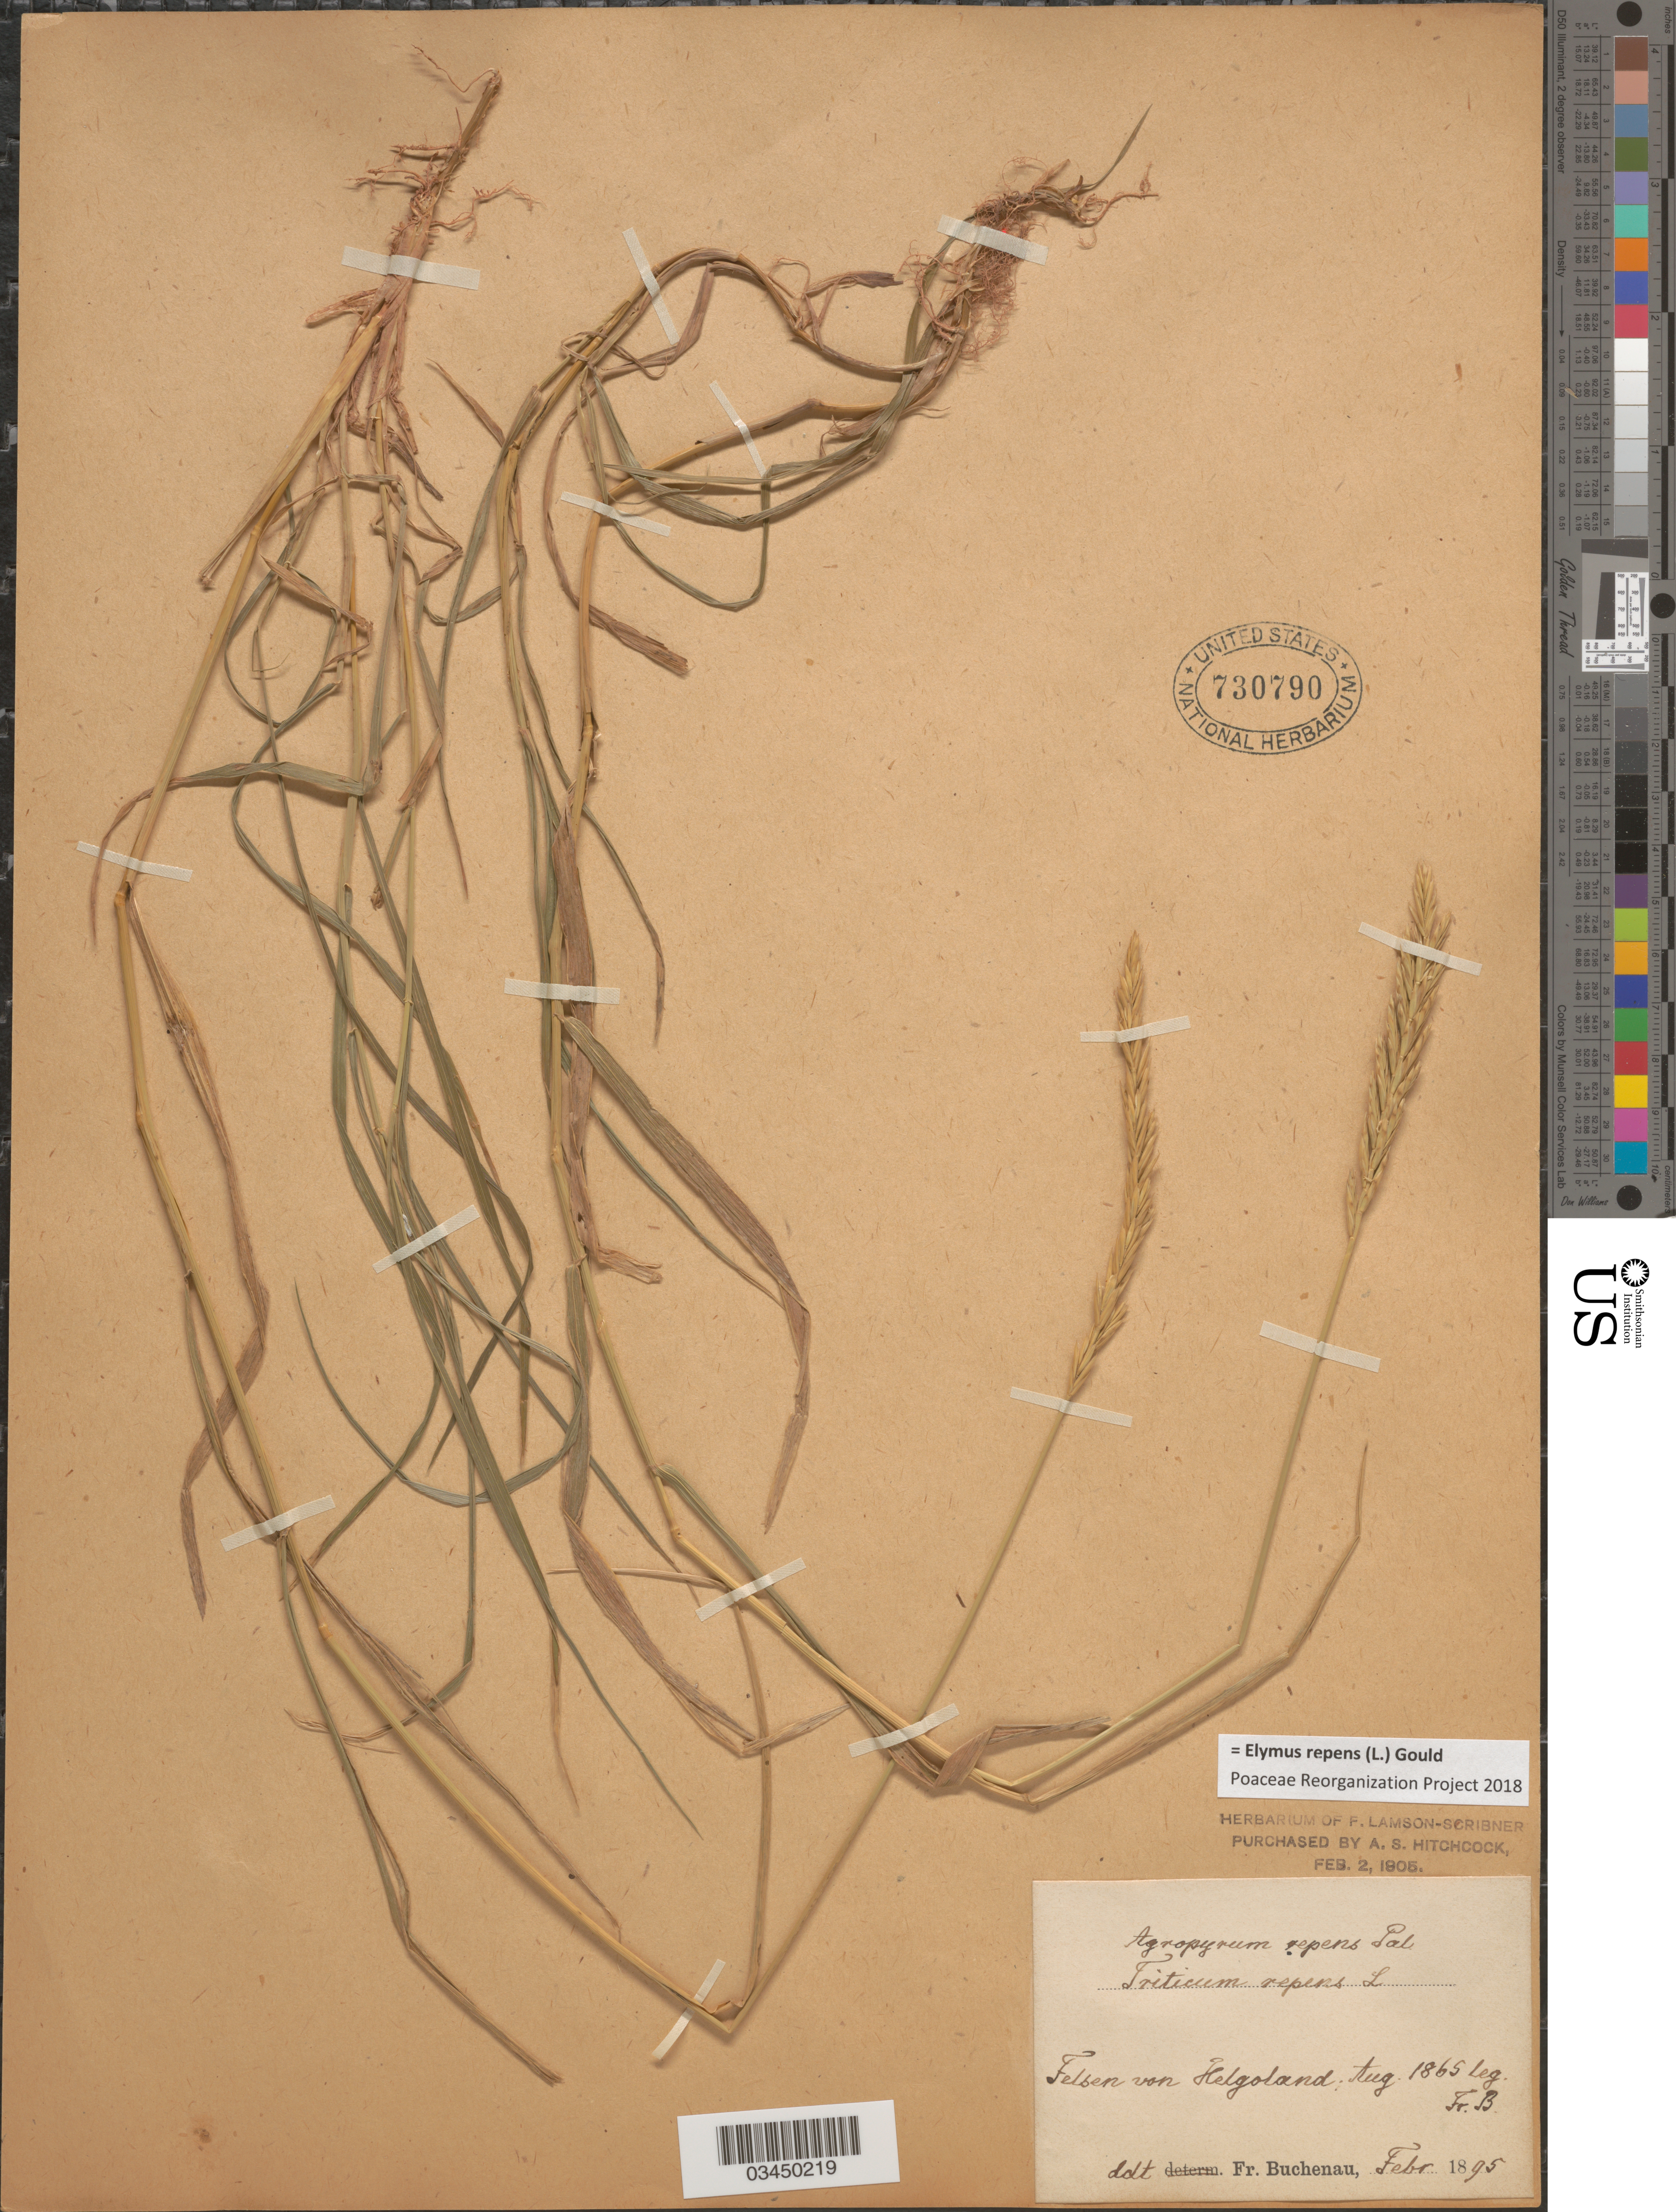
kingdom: Plantae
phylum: Tracheophyta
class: Liliopsida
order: Poales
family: Poaceae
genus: Elymus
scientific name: Elymus repens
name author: (L.) Gould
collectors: F. Buchenau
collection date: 1865-08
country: Germany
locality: Felsen von Heligoland.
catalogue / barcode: US 730790